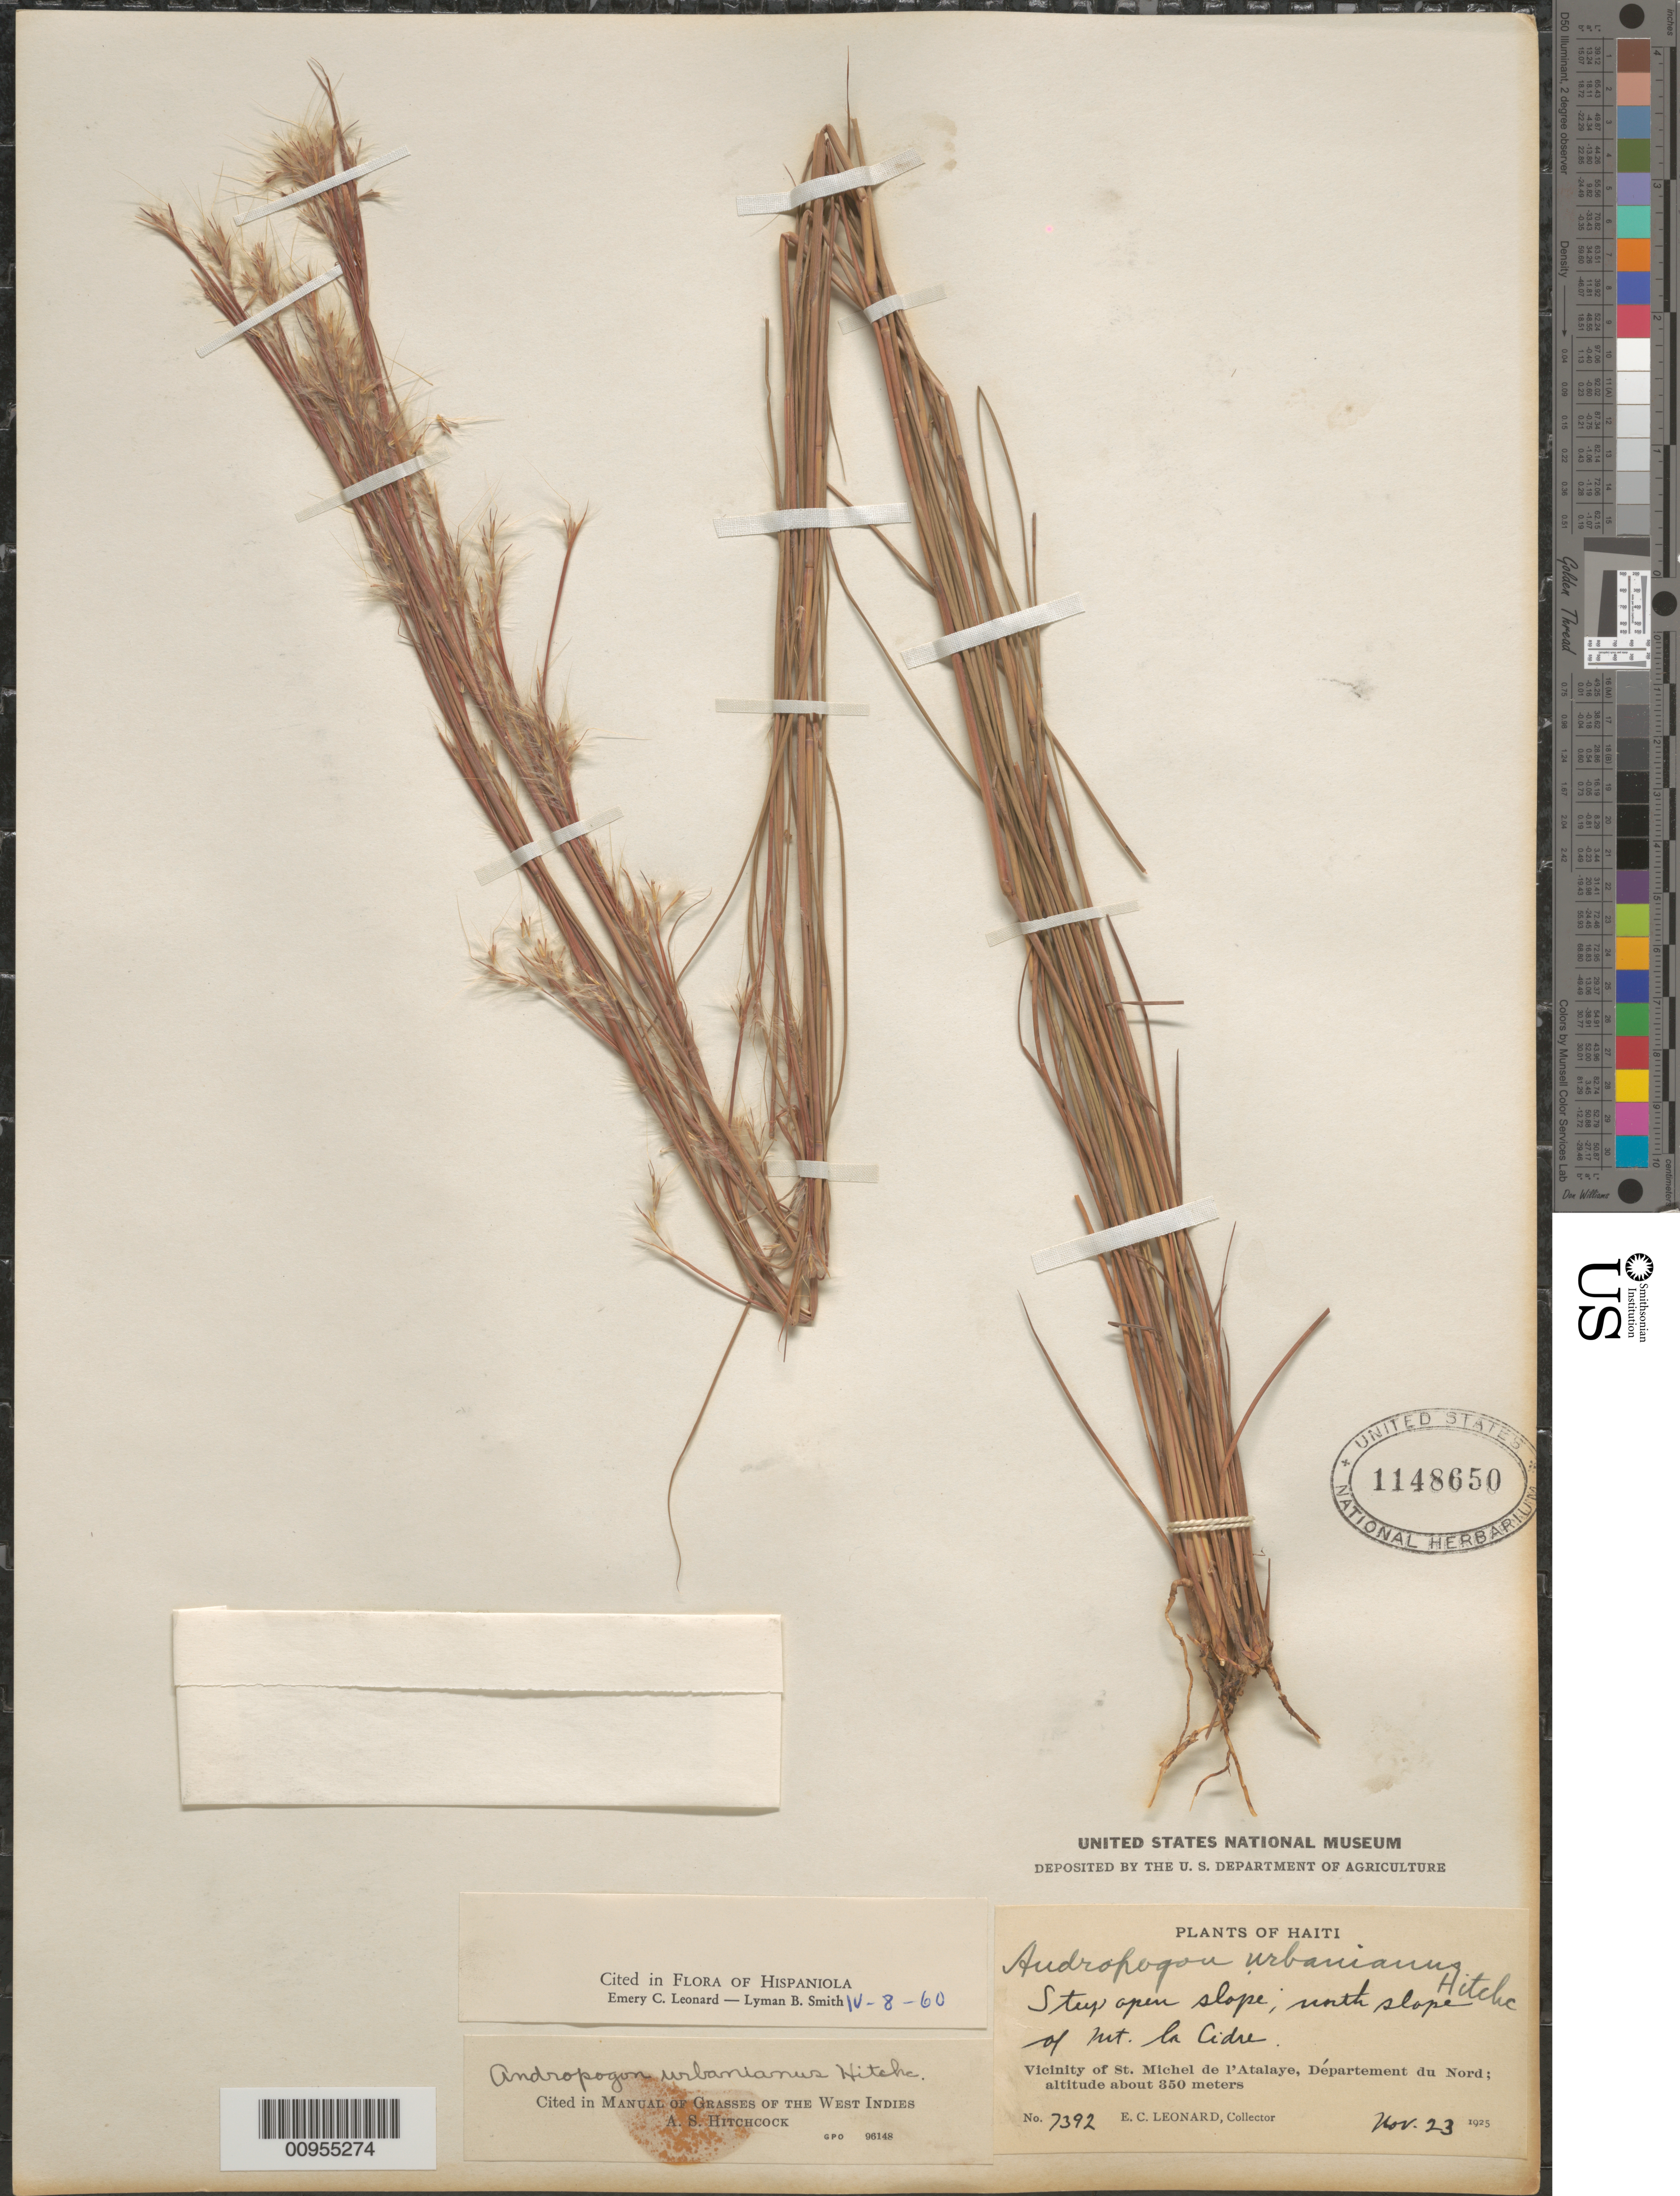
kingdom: Plantae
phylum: Tracheophyta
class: Liliopsida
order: Poales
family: Poaceae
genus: Andropogon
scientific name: Andropogon urbanianus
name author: Hitchc.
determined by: Leonard, E. S.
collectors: E. C. Leonard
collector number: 7392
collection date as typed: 23 Nov 1925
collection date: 1925-11-23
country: Haiti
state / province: Nord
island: Hispaniola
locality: vicinity of St. Michel de l'Atalaye.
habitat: Steep open slope, north slope of Mt. La Cidre.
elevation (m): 350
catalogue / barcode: US 1148650